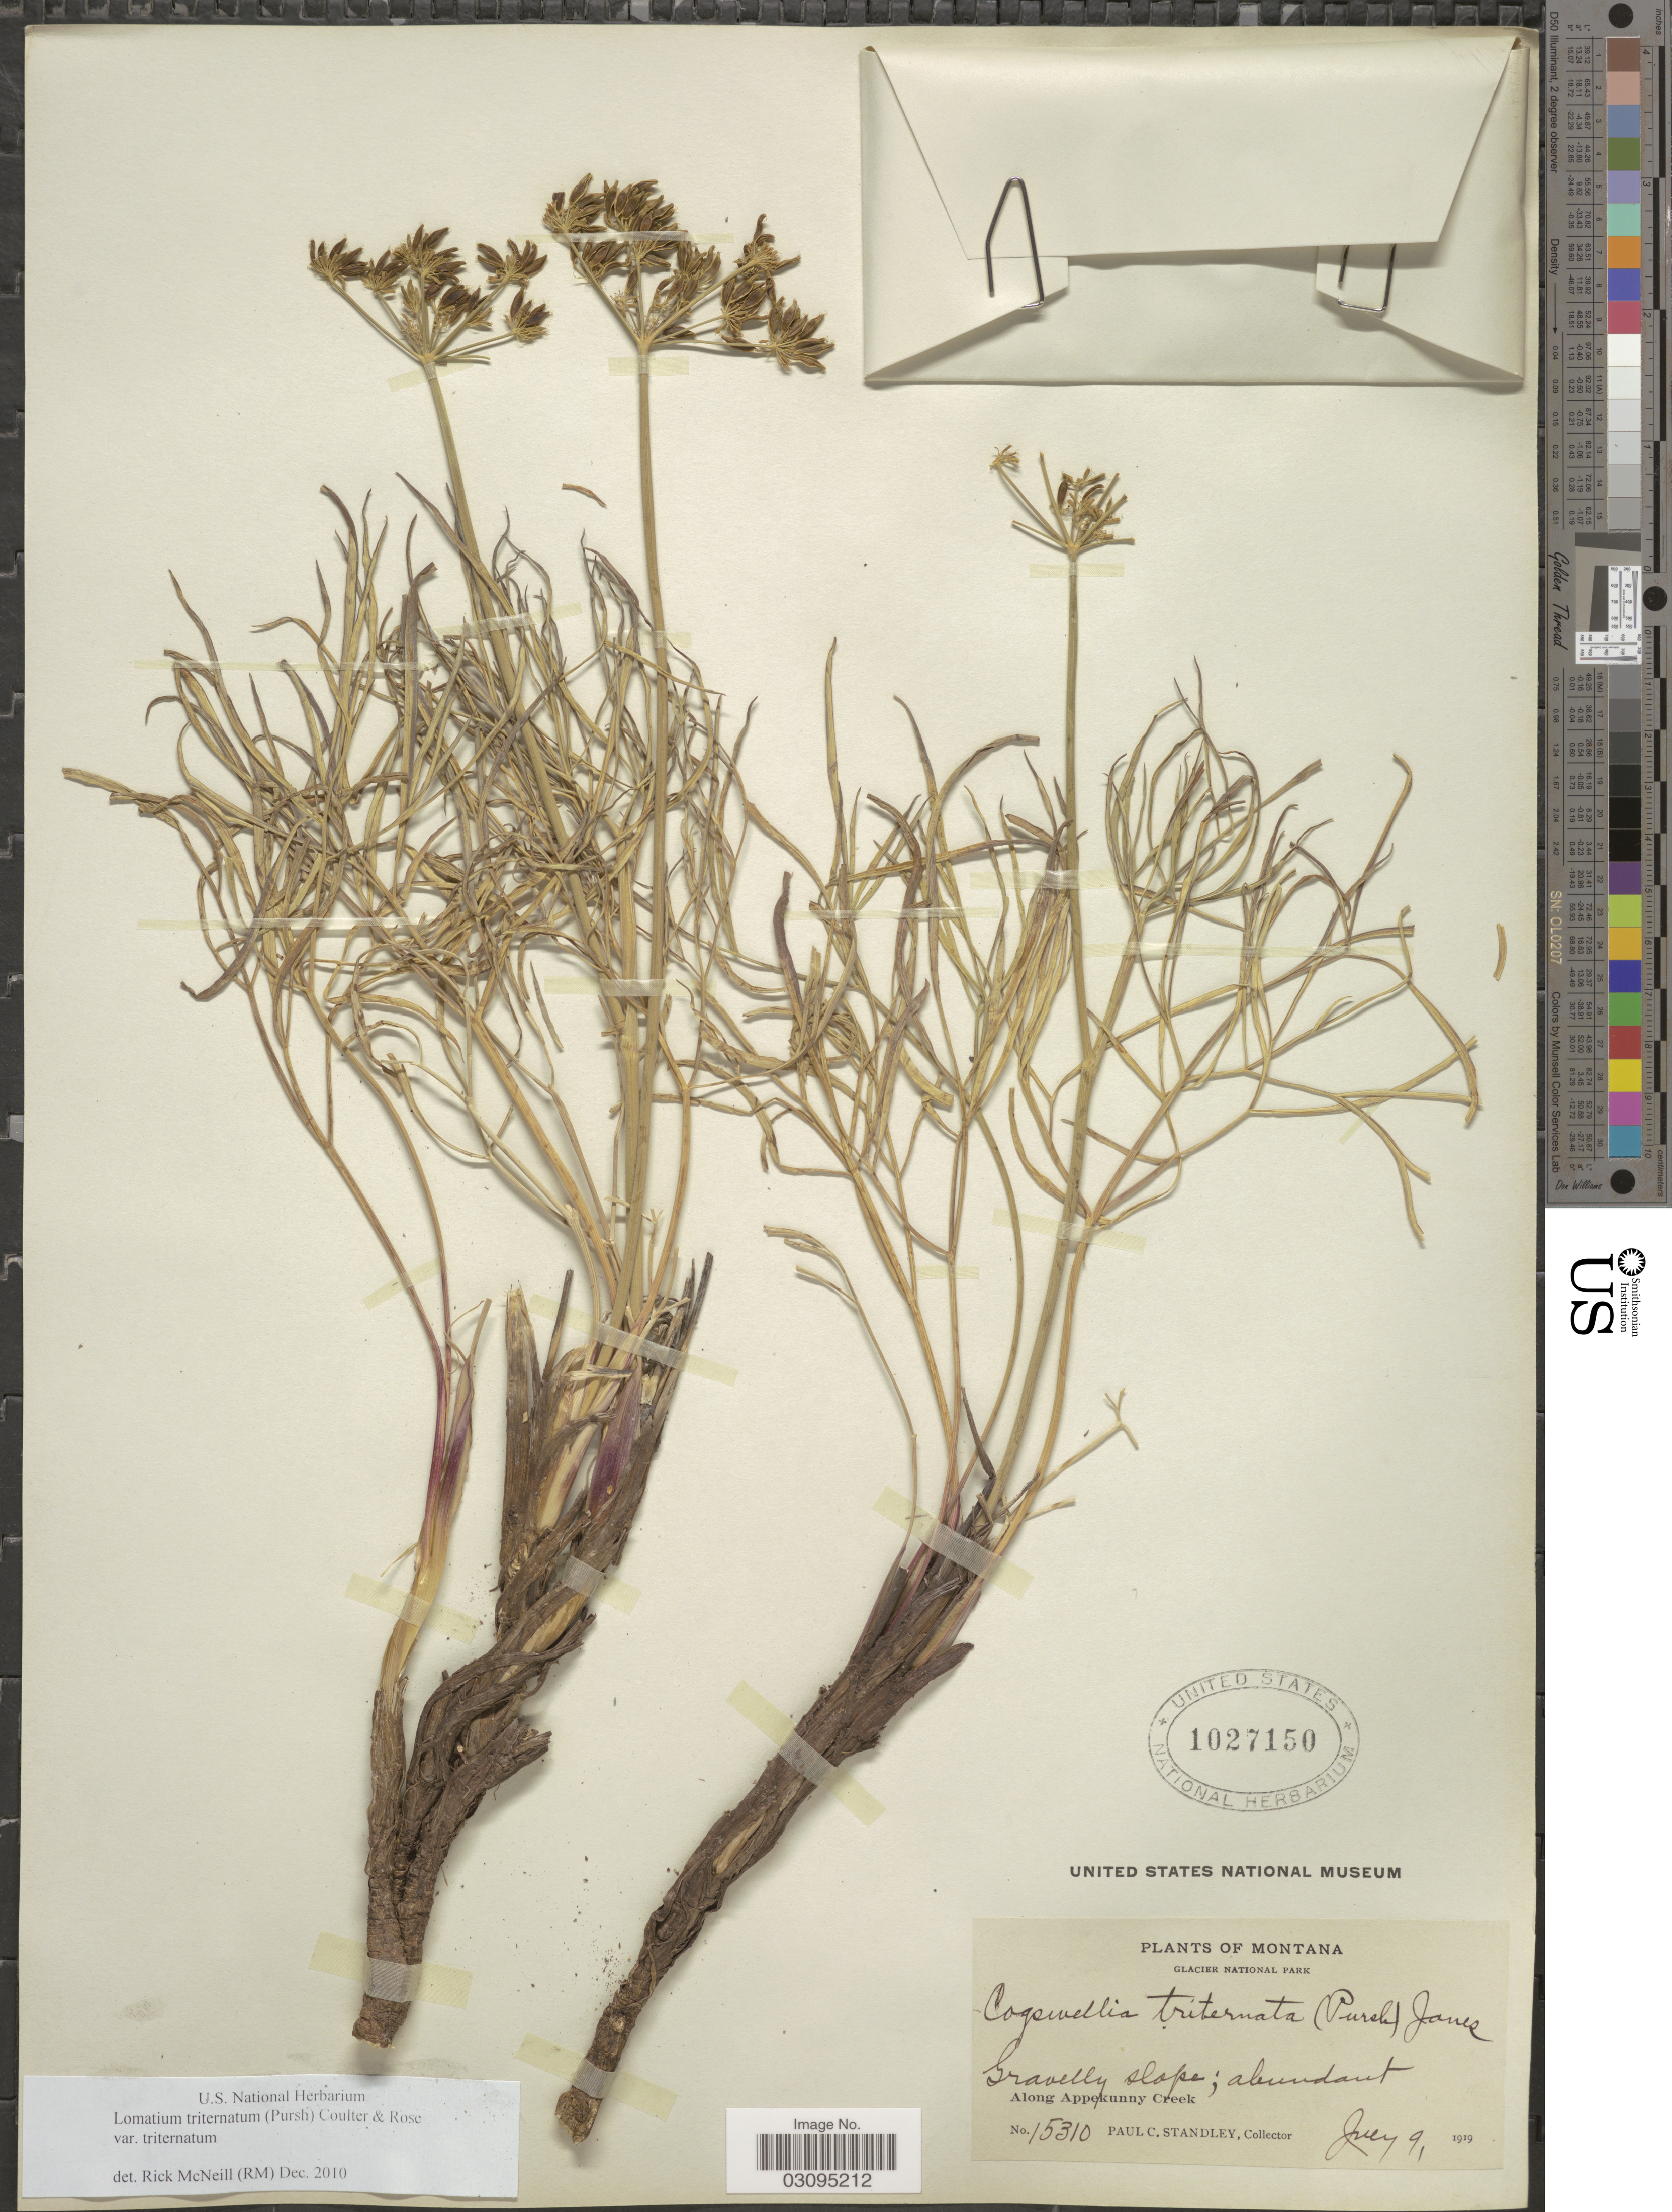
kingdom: Plantae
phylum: Tracheophyta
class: Magnoliopsida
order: Apiales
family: Apiaceae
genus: Lomatium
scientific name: Lomatium triternatum var. triternatum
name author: (Pursh) J.M. Coult. & Rose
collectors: P. C. Standley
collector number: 15310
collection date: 1919-07-09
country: United States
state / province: Montana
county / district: Glacier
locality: Glacier National Park, along Appekunny Creek.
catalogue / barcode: US 1027150